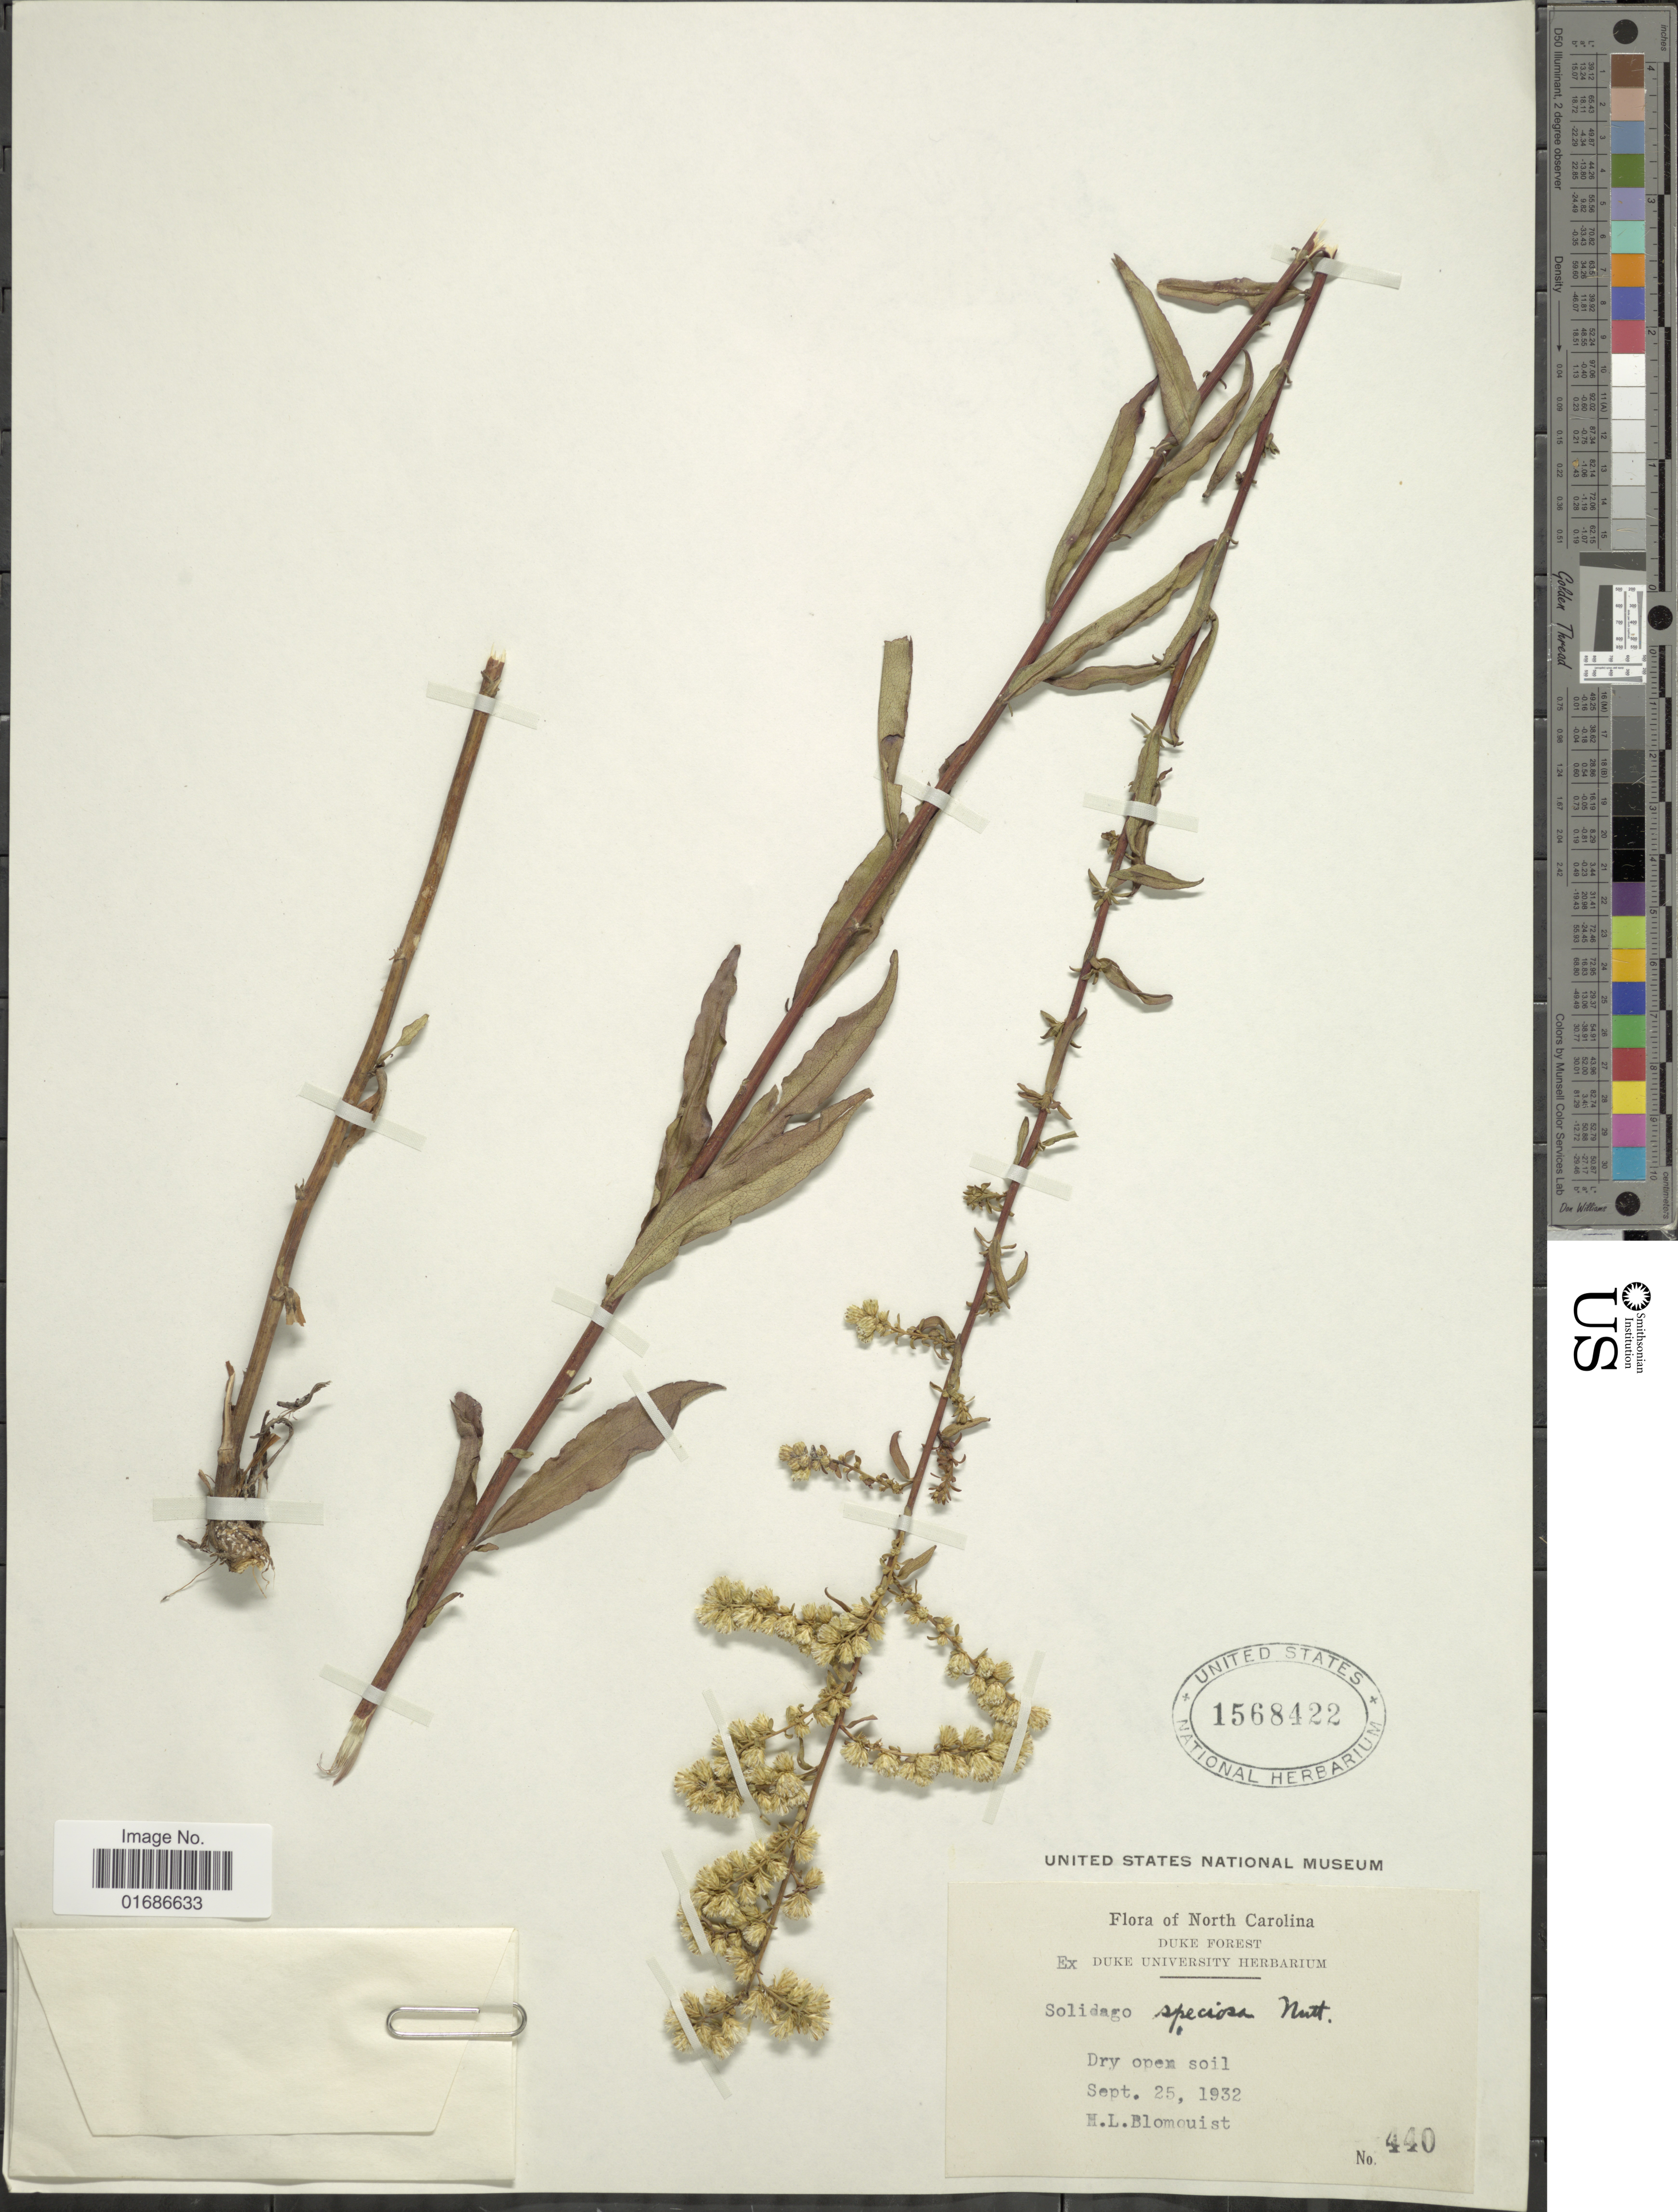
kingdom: Plantae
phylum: Tracheophyta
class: Magnoliopsida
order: Asterales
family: Asteraceae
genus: Solidago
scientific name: Solidago erecta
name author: Pursh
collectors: H. Blomquist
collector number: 440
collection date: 1932-09-25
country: United States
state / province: North Carolina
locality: Dry open soil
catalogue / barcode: US 1568422